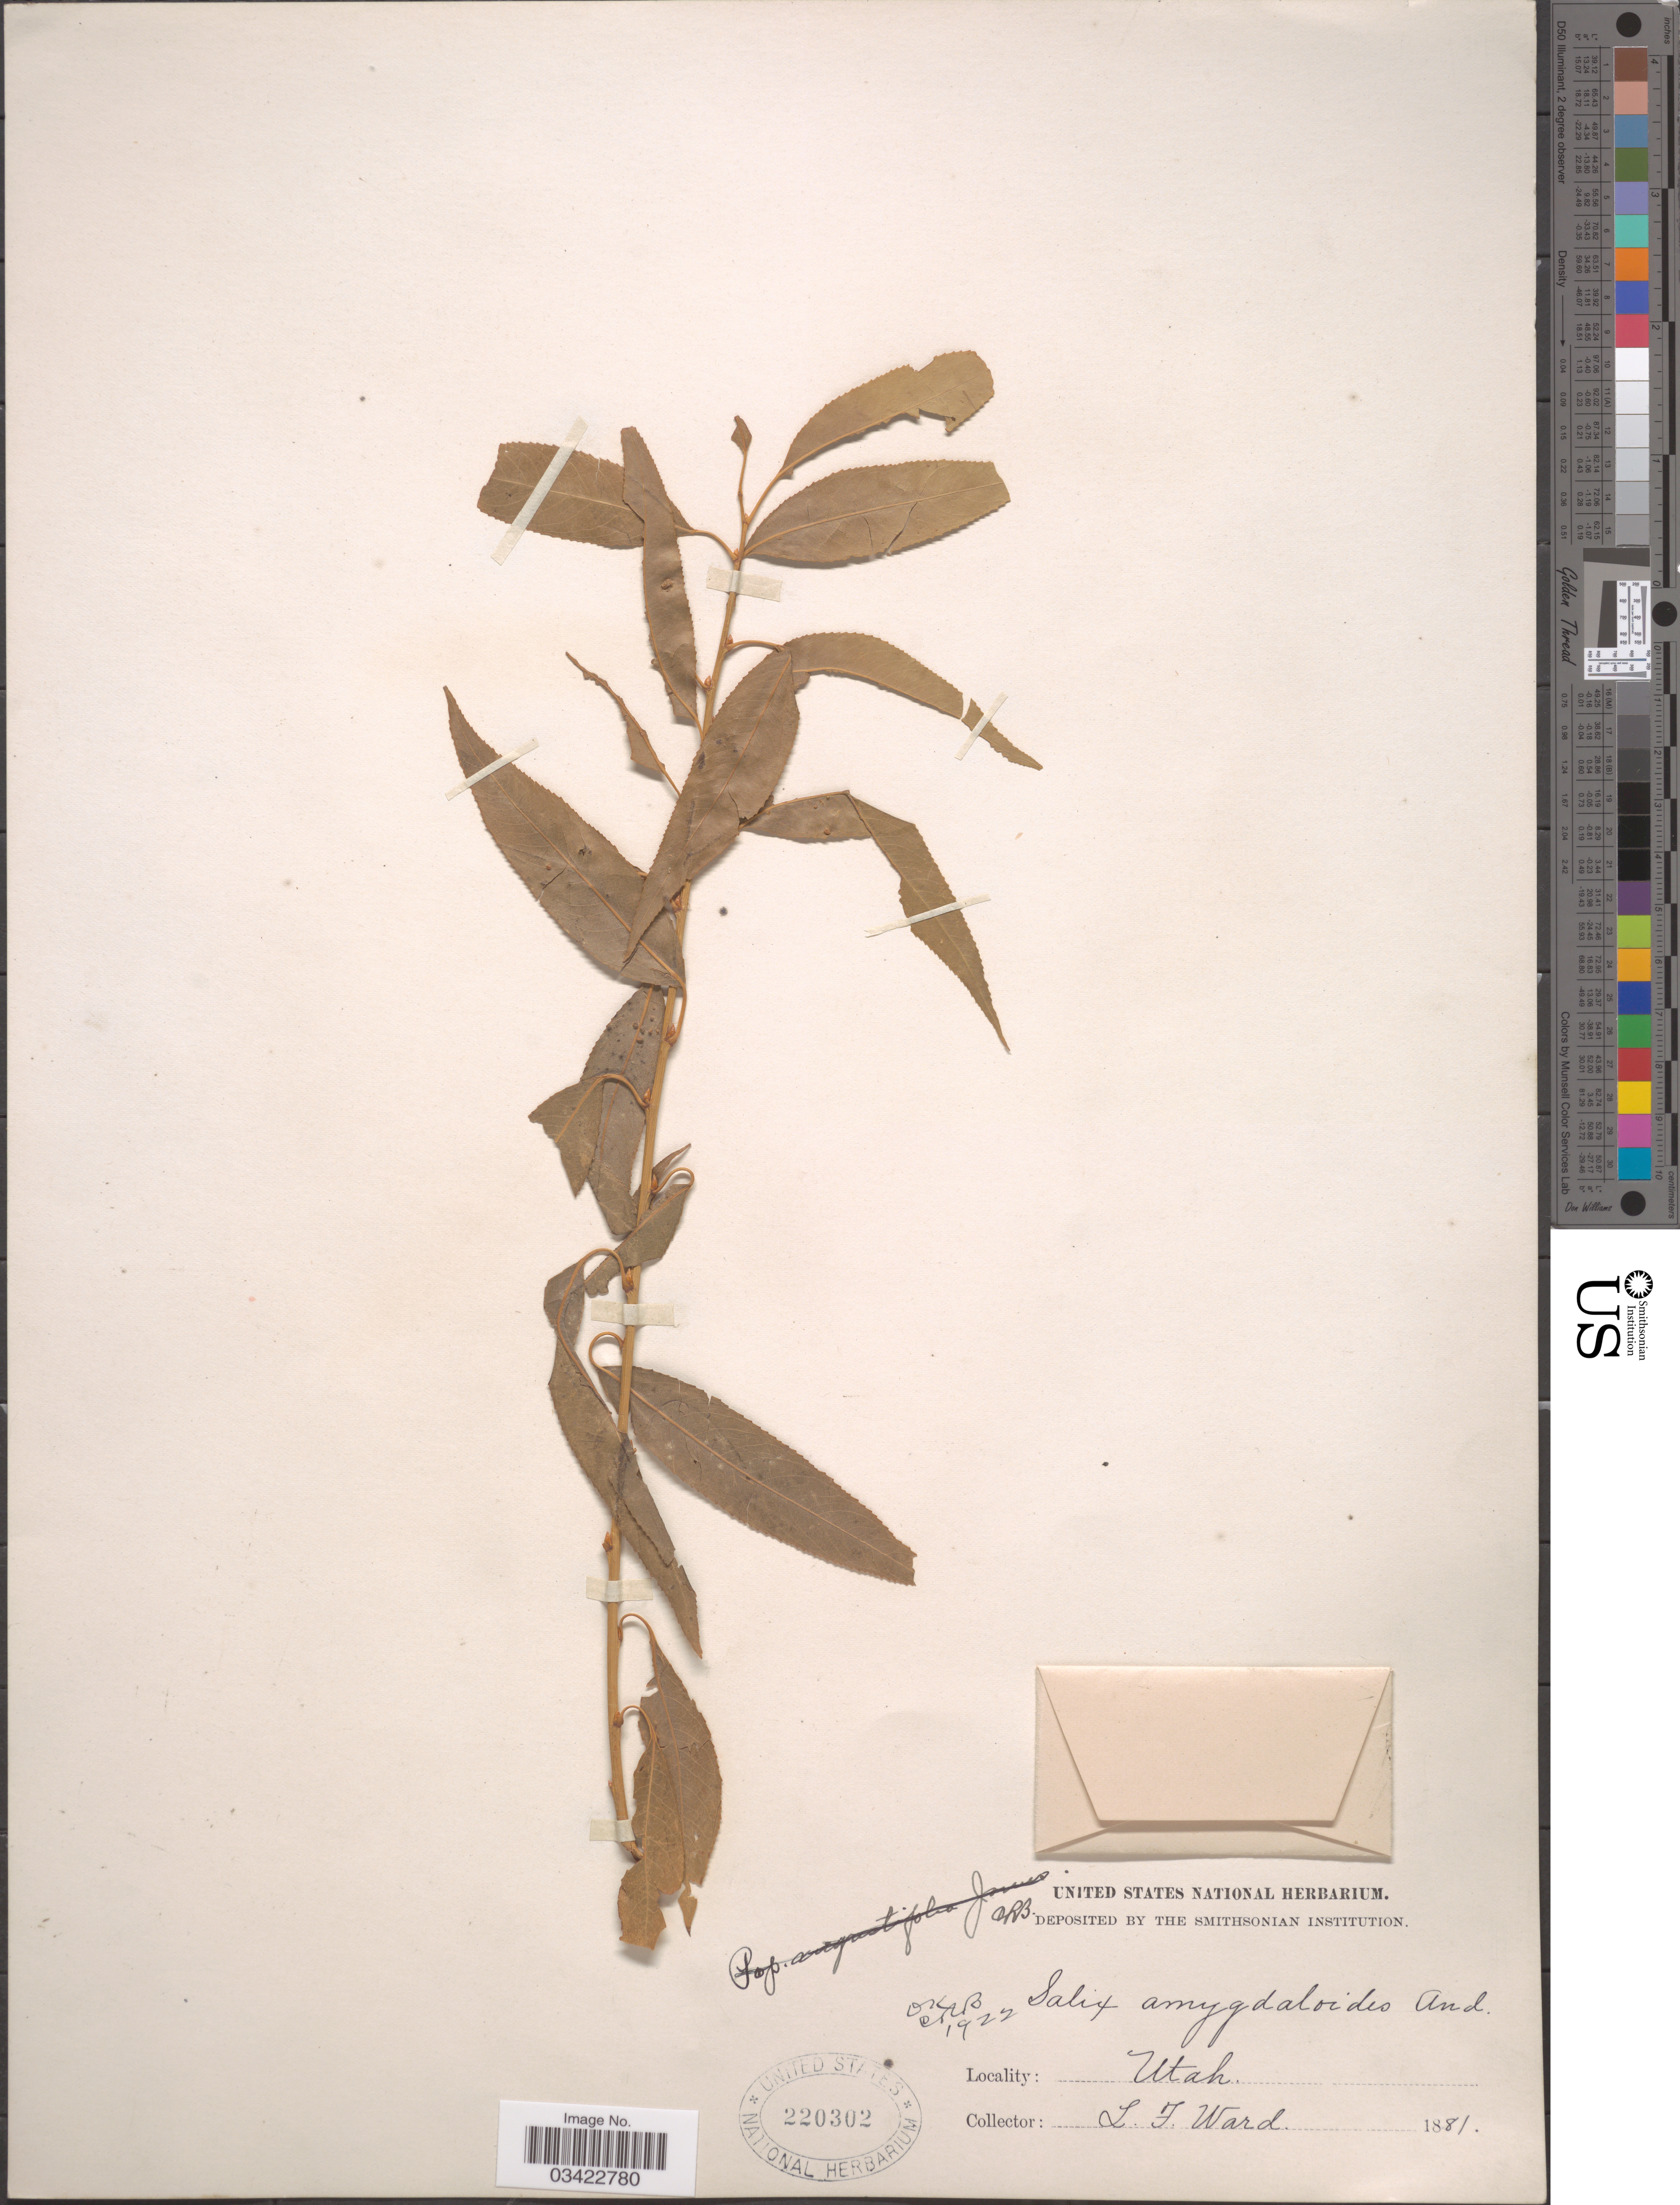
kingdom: Plantae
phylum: Tracheophyta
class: Magnoliopsida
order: Malpighiales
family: Salicaceae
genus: Salix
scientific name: Salix amygdaloides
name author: Andersson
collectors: L. Ward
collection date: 1881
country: United States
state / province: Utah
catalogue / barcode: US 220302